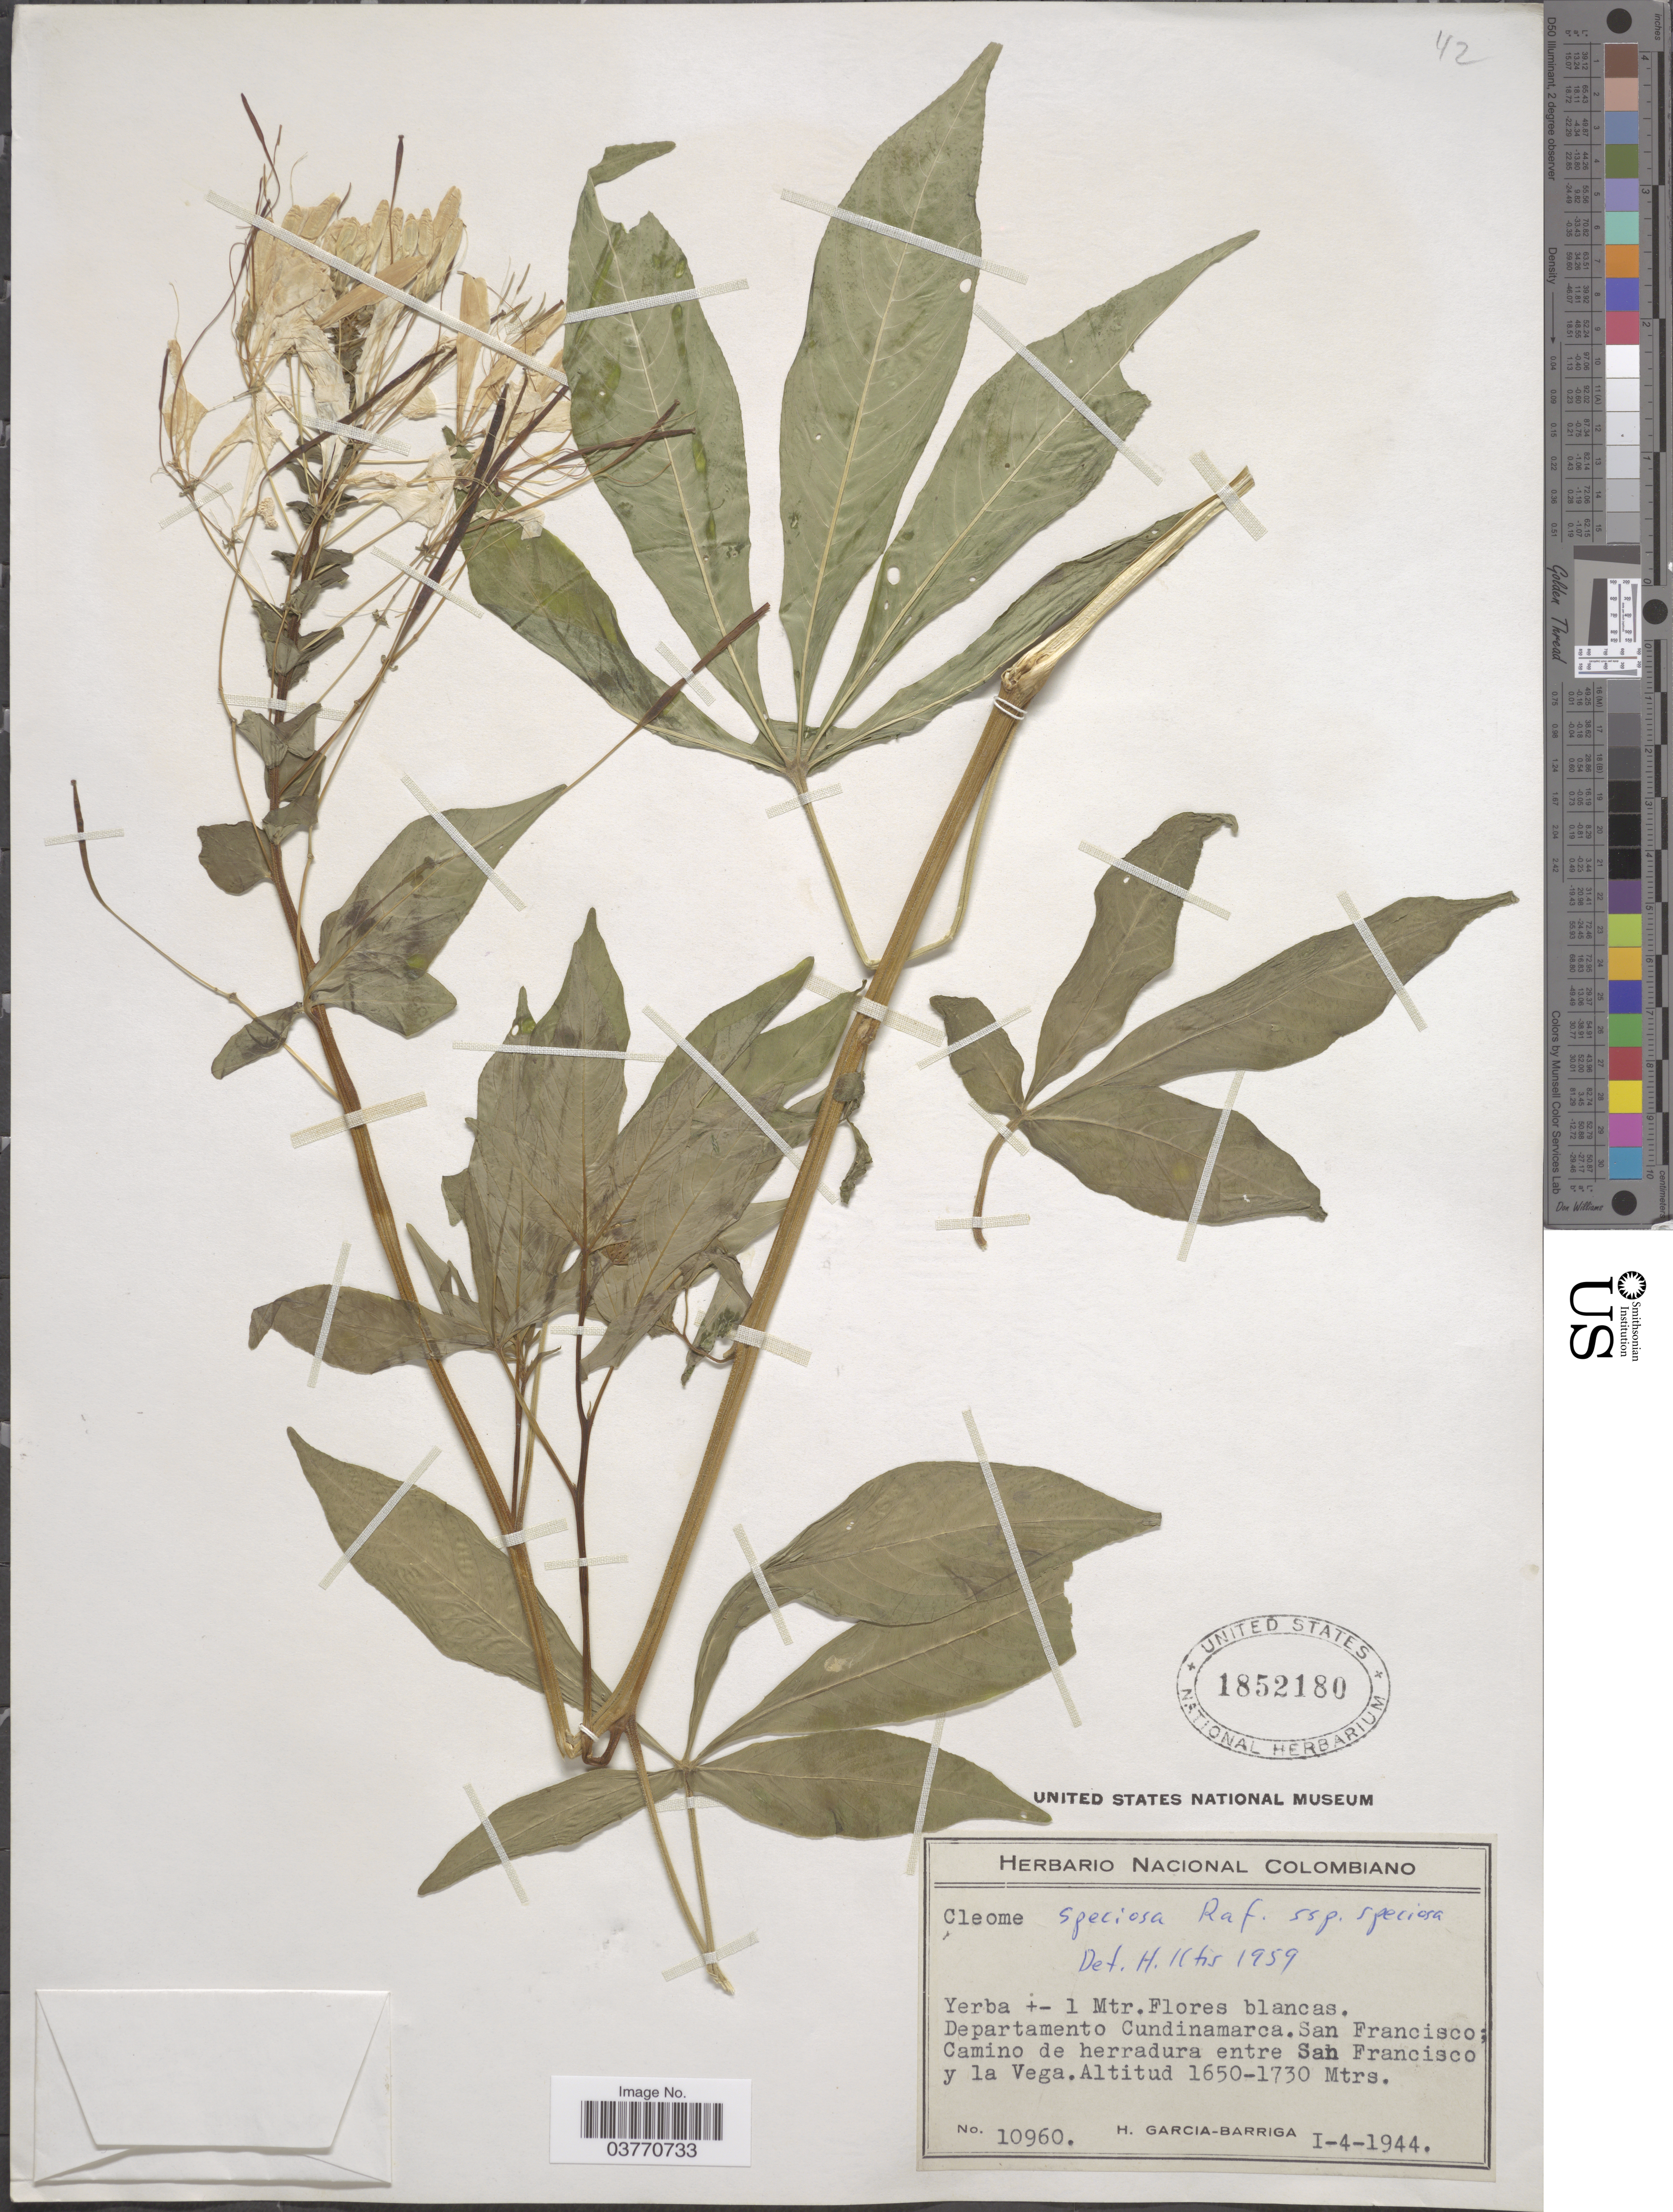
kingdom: Plantae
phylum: Tracheophyta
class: Magnoliopsida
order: Brassicales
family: Cleomaceae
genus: Cleoserrata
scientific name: Cleoserrata speciosa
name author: (Raf.) Iltis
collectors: H. García Barriga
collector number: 10960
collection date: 1944-04-01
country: Colombia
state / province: Cundinamarca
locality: Departamento Cundinamarca. San Francisco; Camino de herradura entre San Francisco y la Vega.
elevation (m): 1650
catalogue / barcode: US 1852180